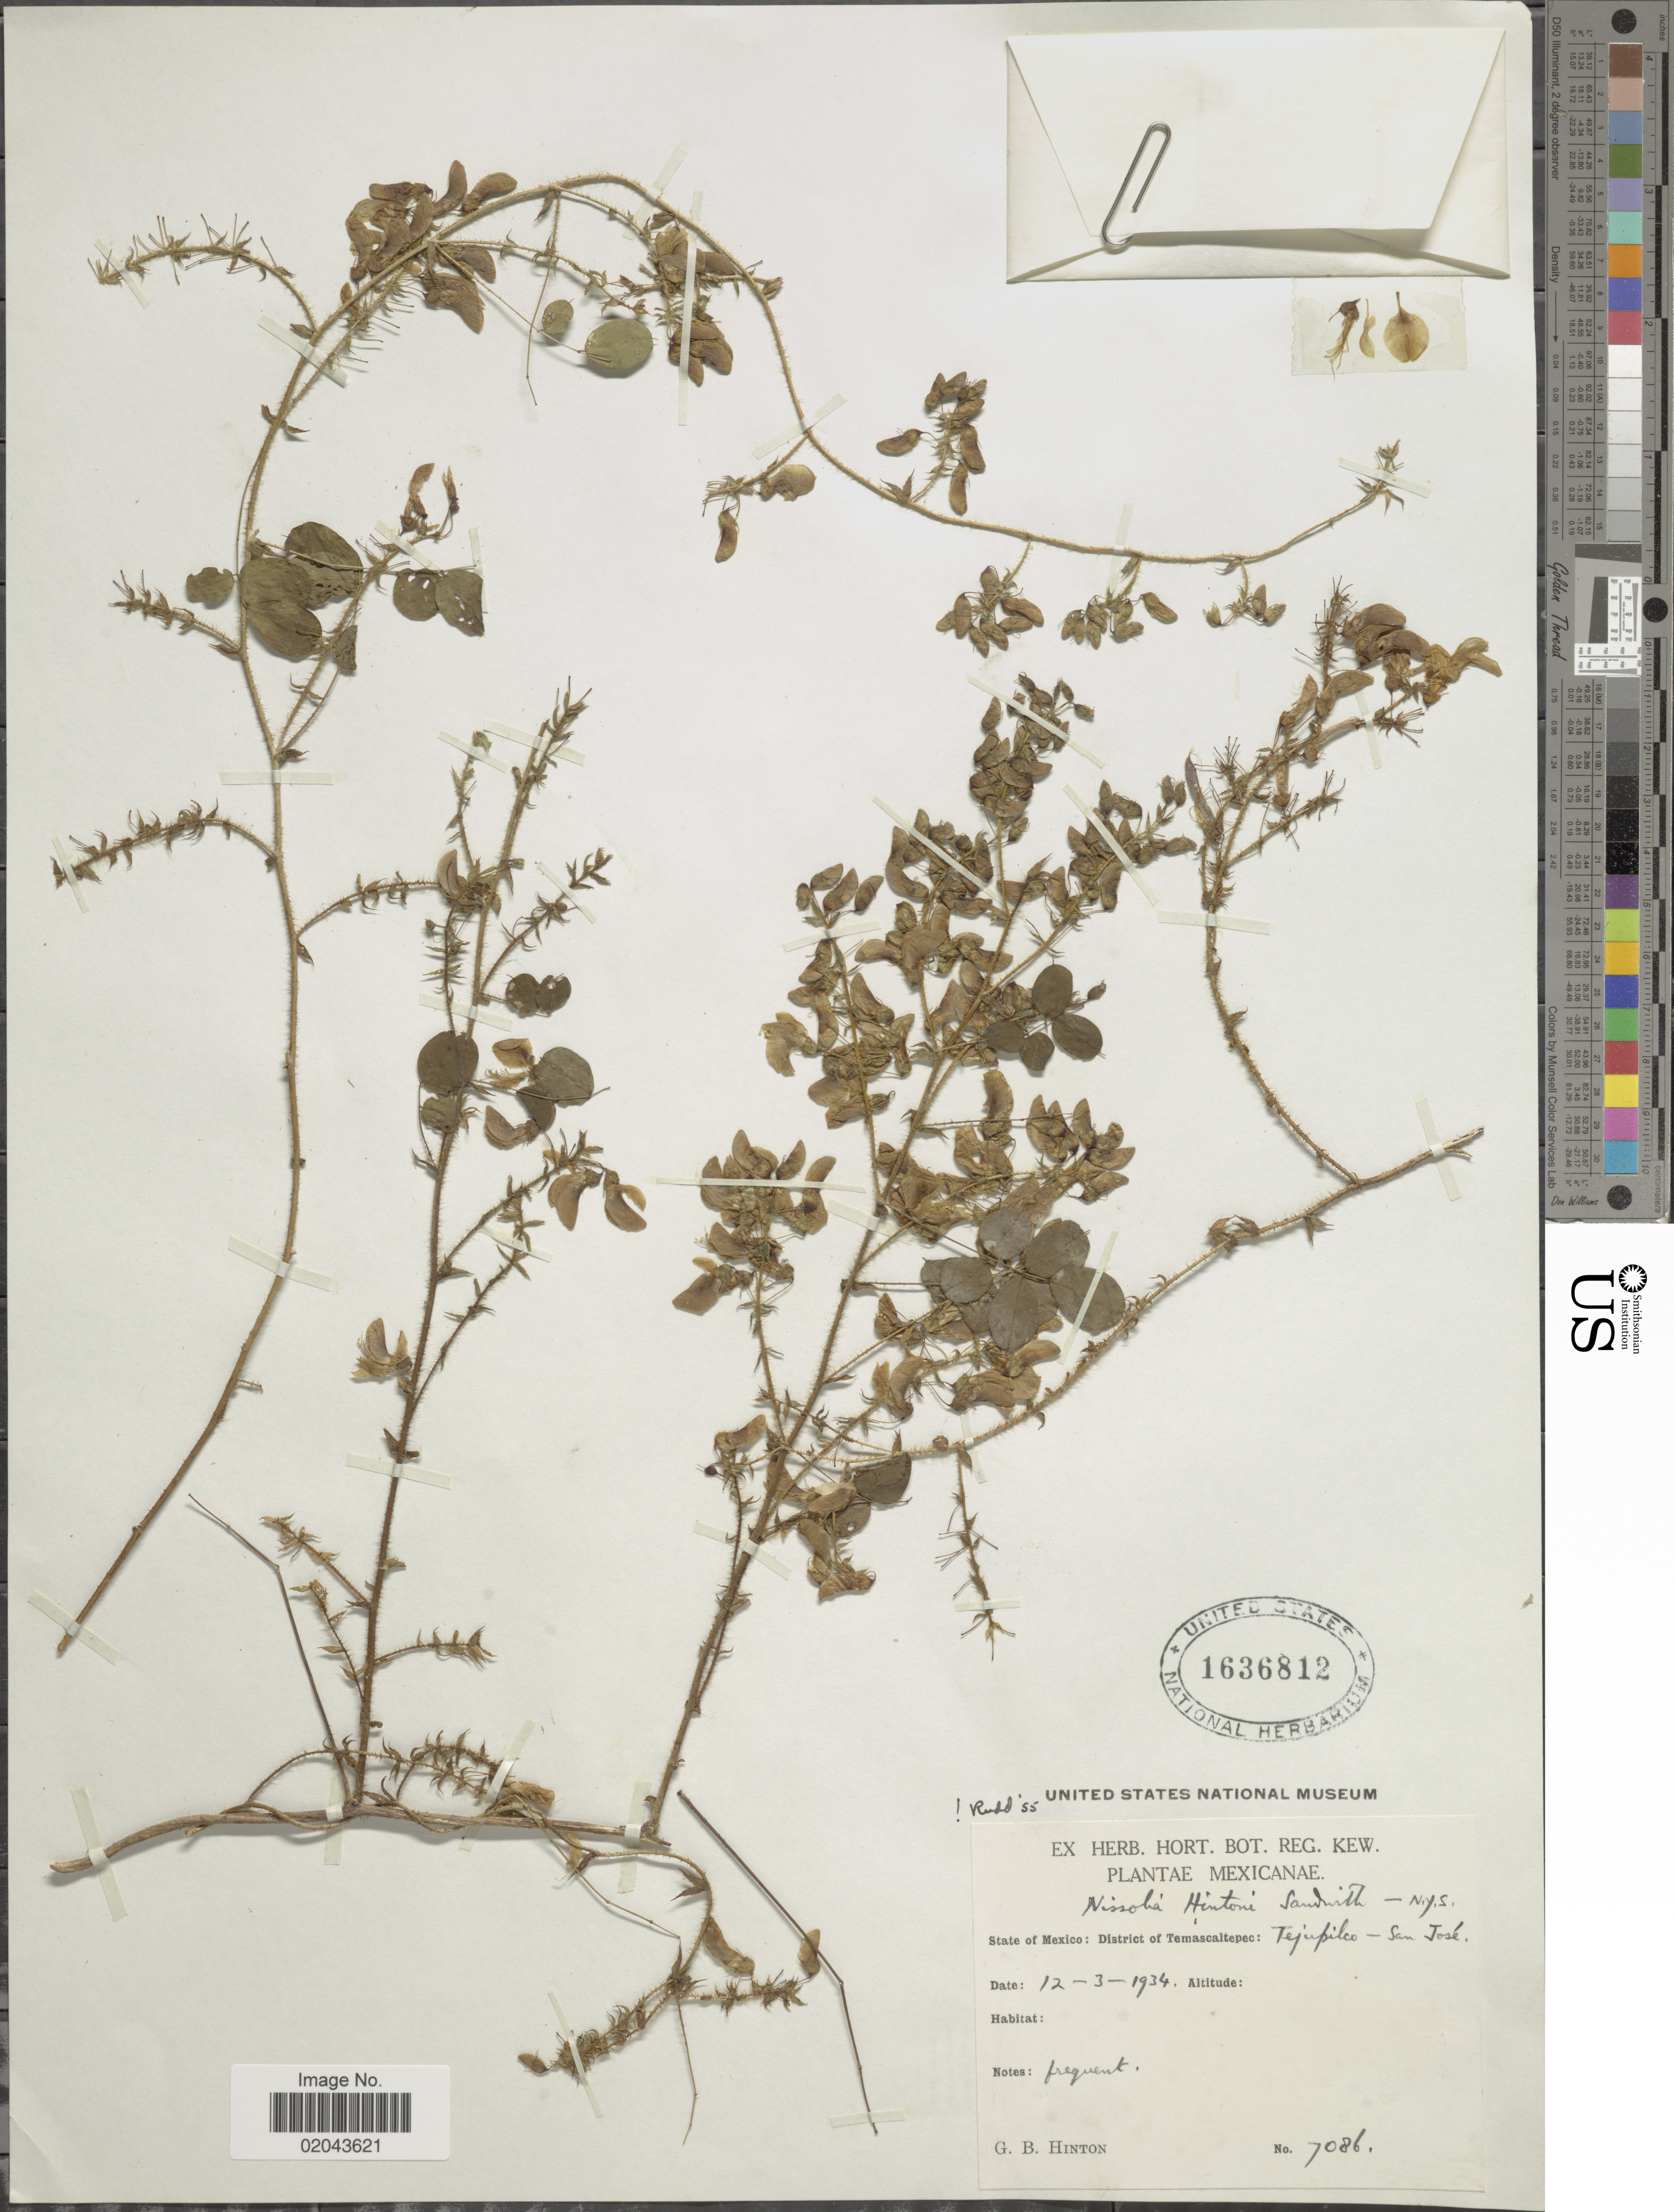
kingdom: Plantae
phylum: Tracheophyta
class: Magnoliopsida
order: Fabales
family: Fabaceae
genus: Nissolia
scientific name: Nissolia hintoni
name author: Sandwith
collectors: G. B. Hinton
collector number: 7086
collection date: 1934-12-03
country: Mexico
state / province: México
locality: District of Temascaltepec: Tejupilco-San Jose.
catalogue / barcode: US 1636812